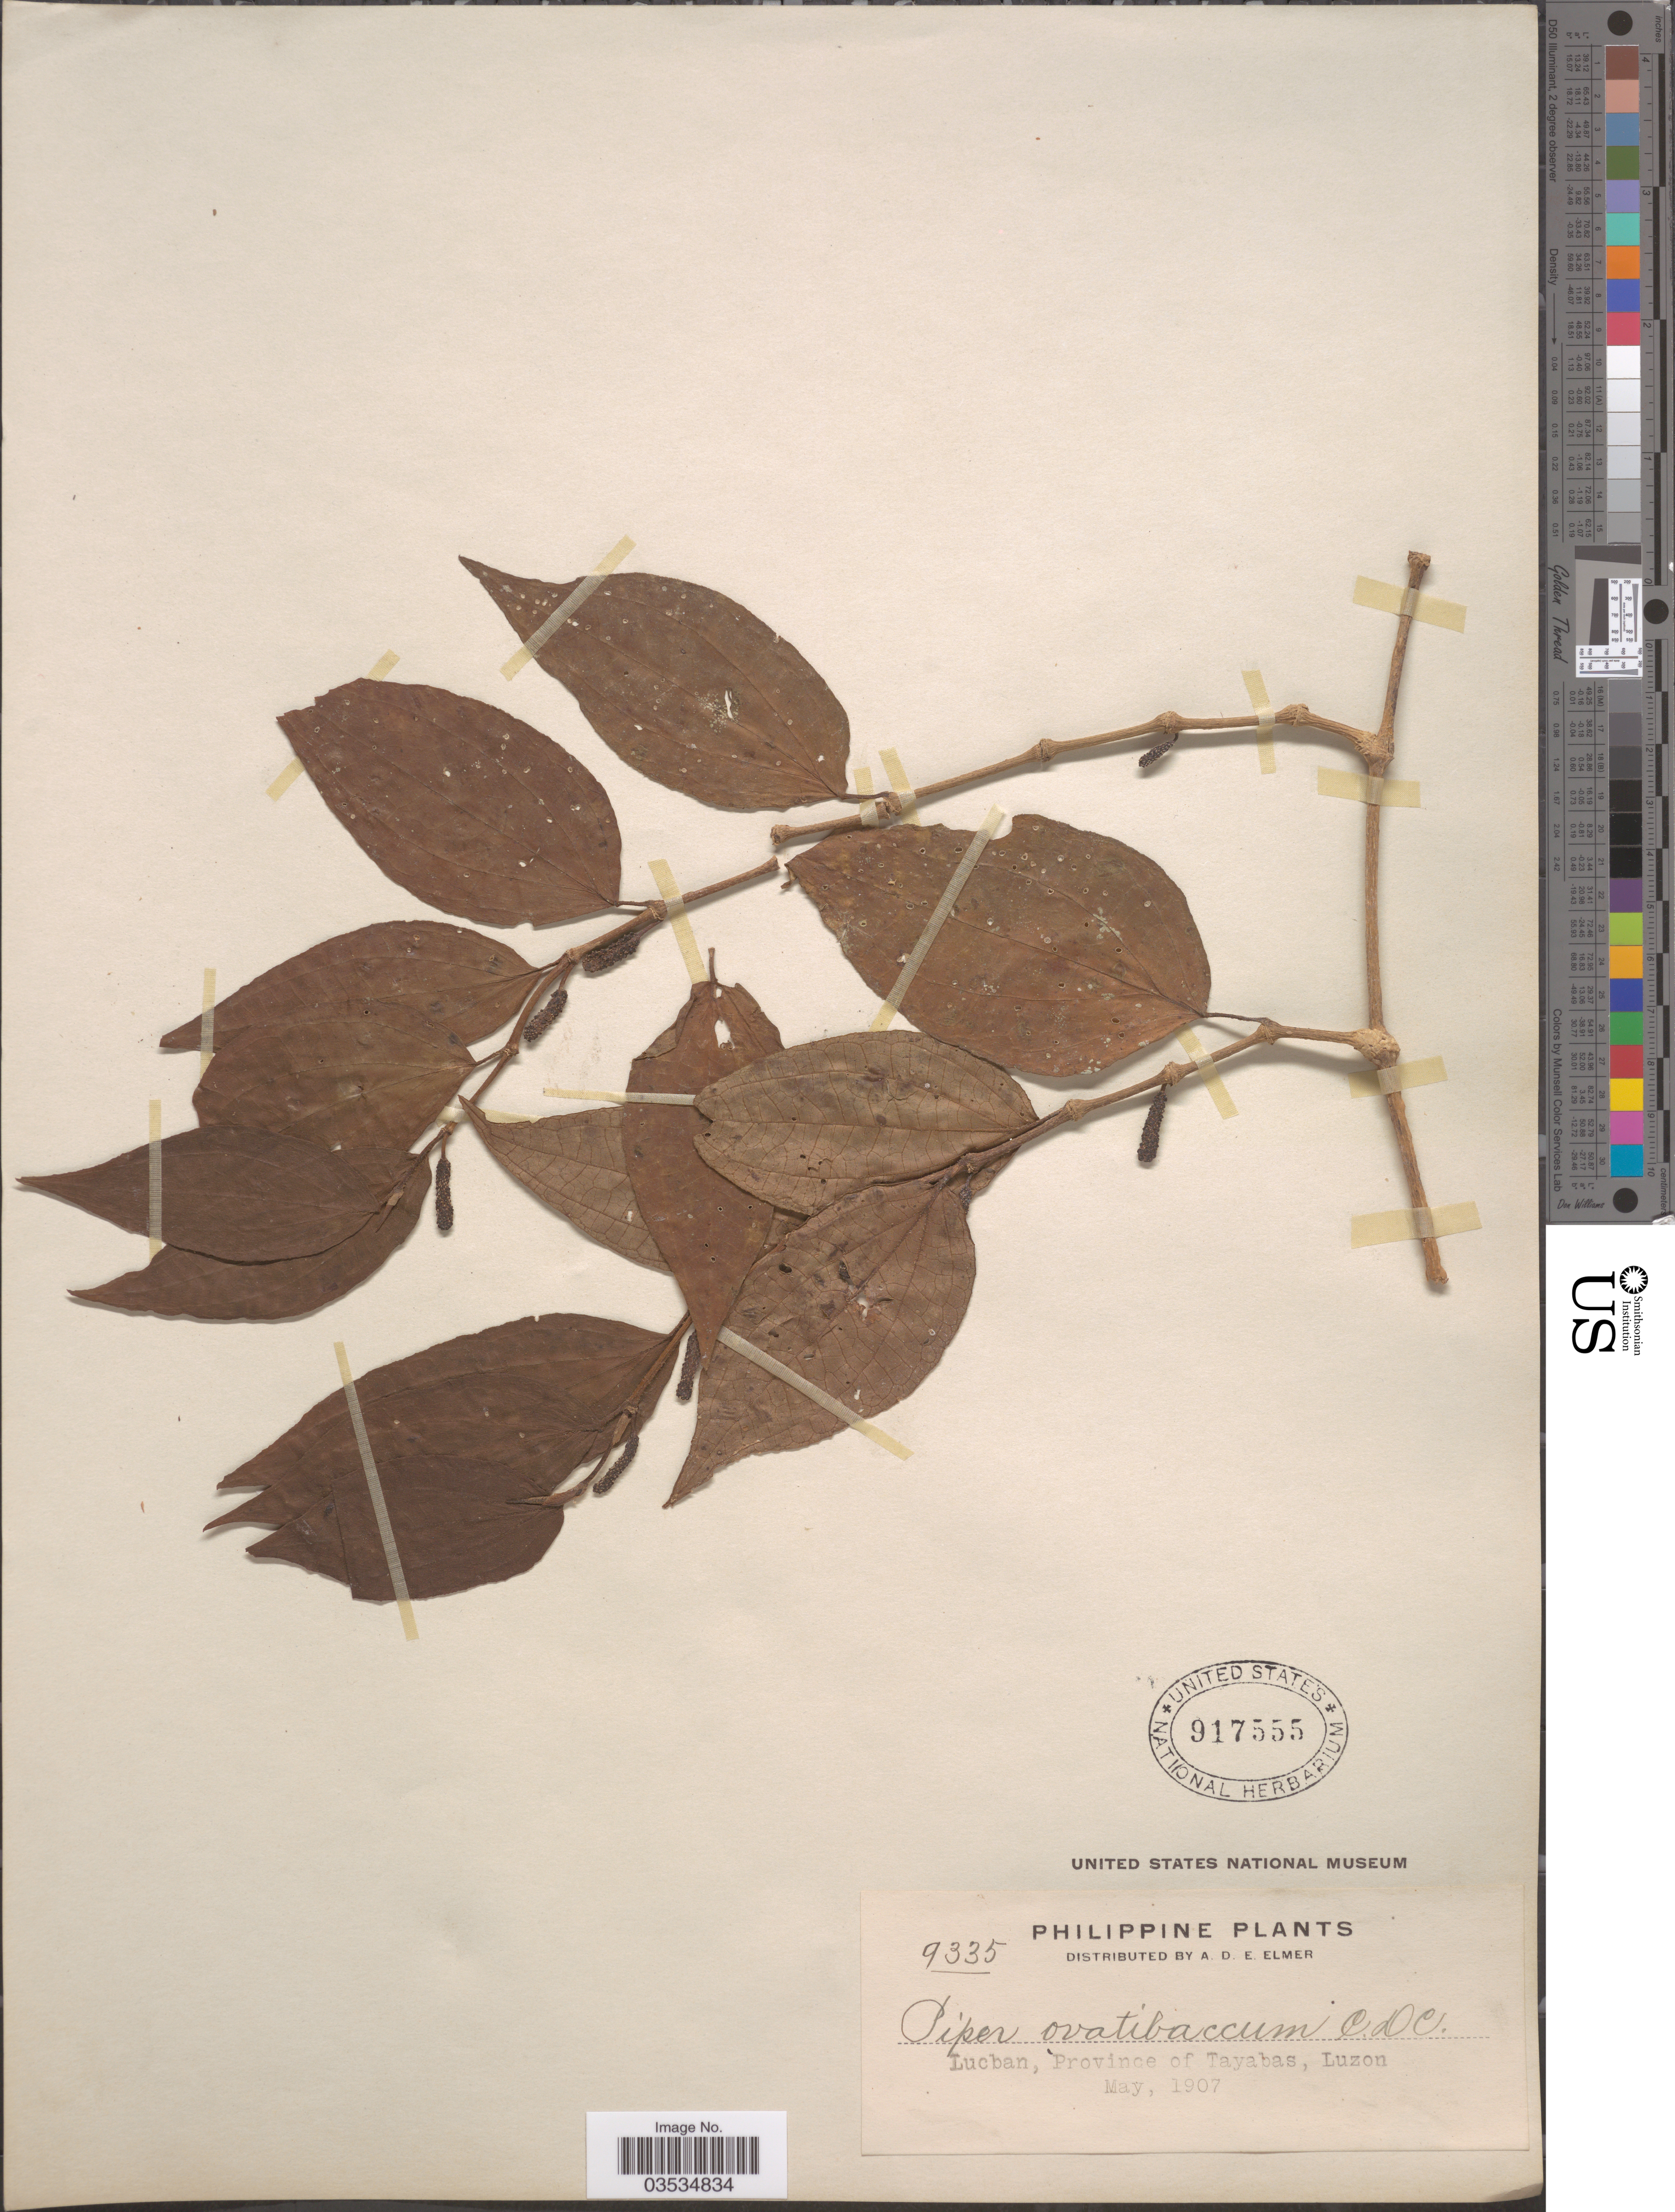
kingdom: Plantae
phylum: Tracheophyta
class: Magnoliopsida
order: Piperales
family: Piperaceae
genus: Piper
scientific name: Piper ovatibaccum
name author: C. DC. in Elmer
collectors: A. D. E. Elmer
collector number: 9335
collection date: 1907-05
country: Philippines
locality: Lucban, Province of Tayabas, Luzon.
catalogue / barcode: US 917555